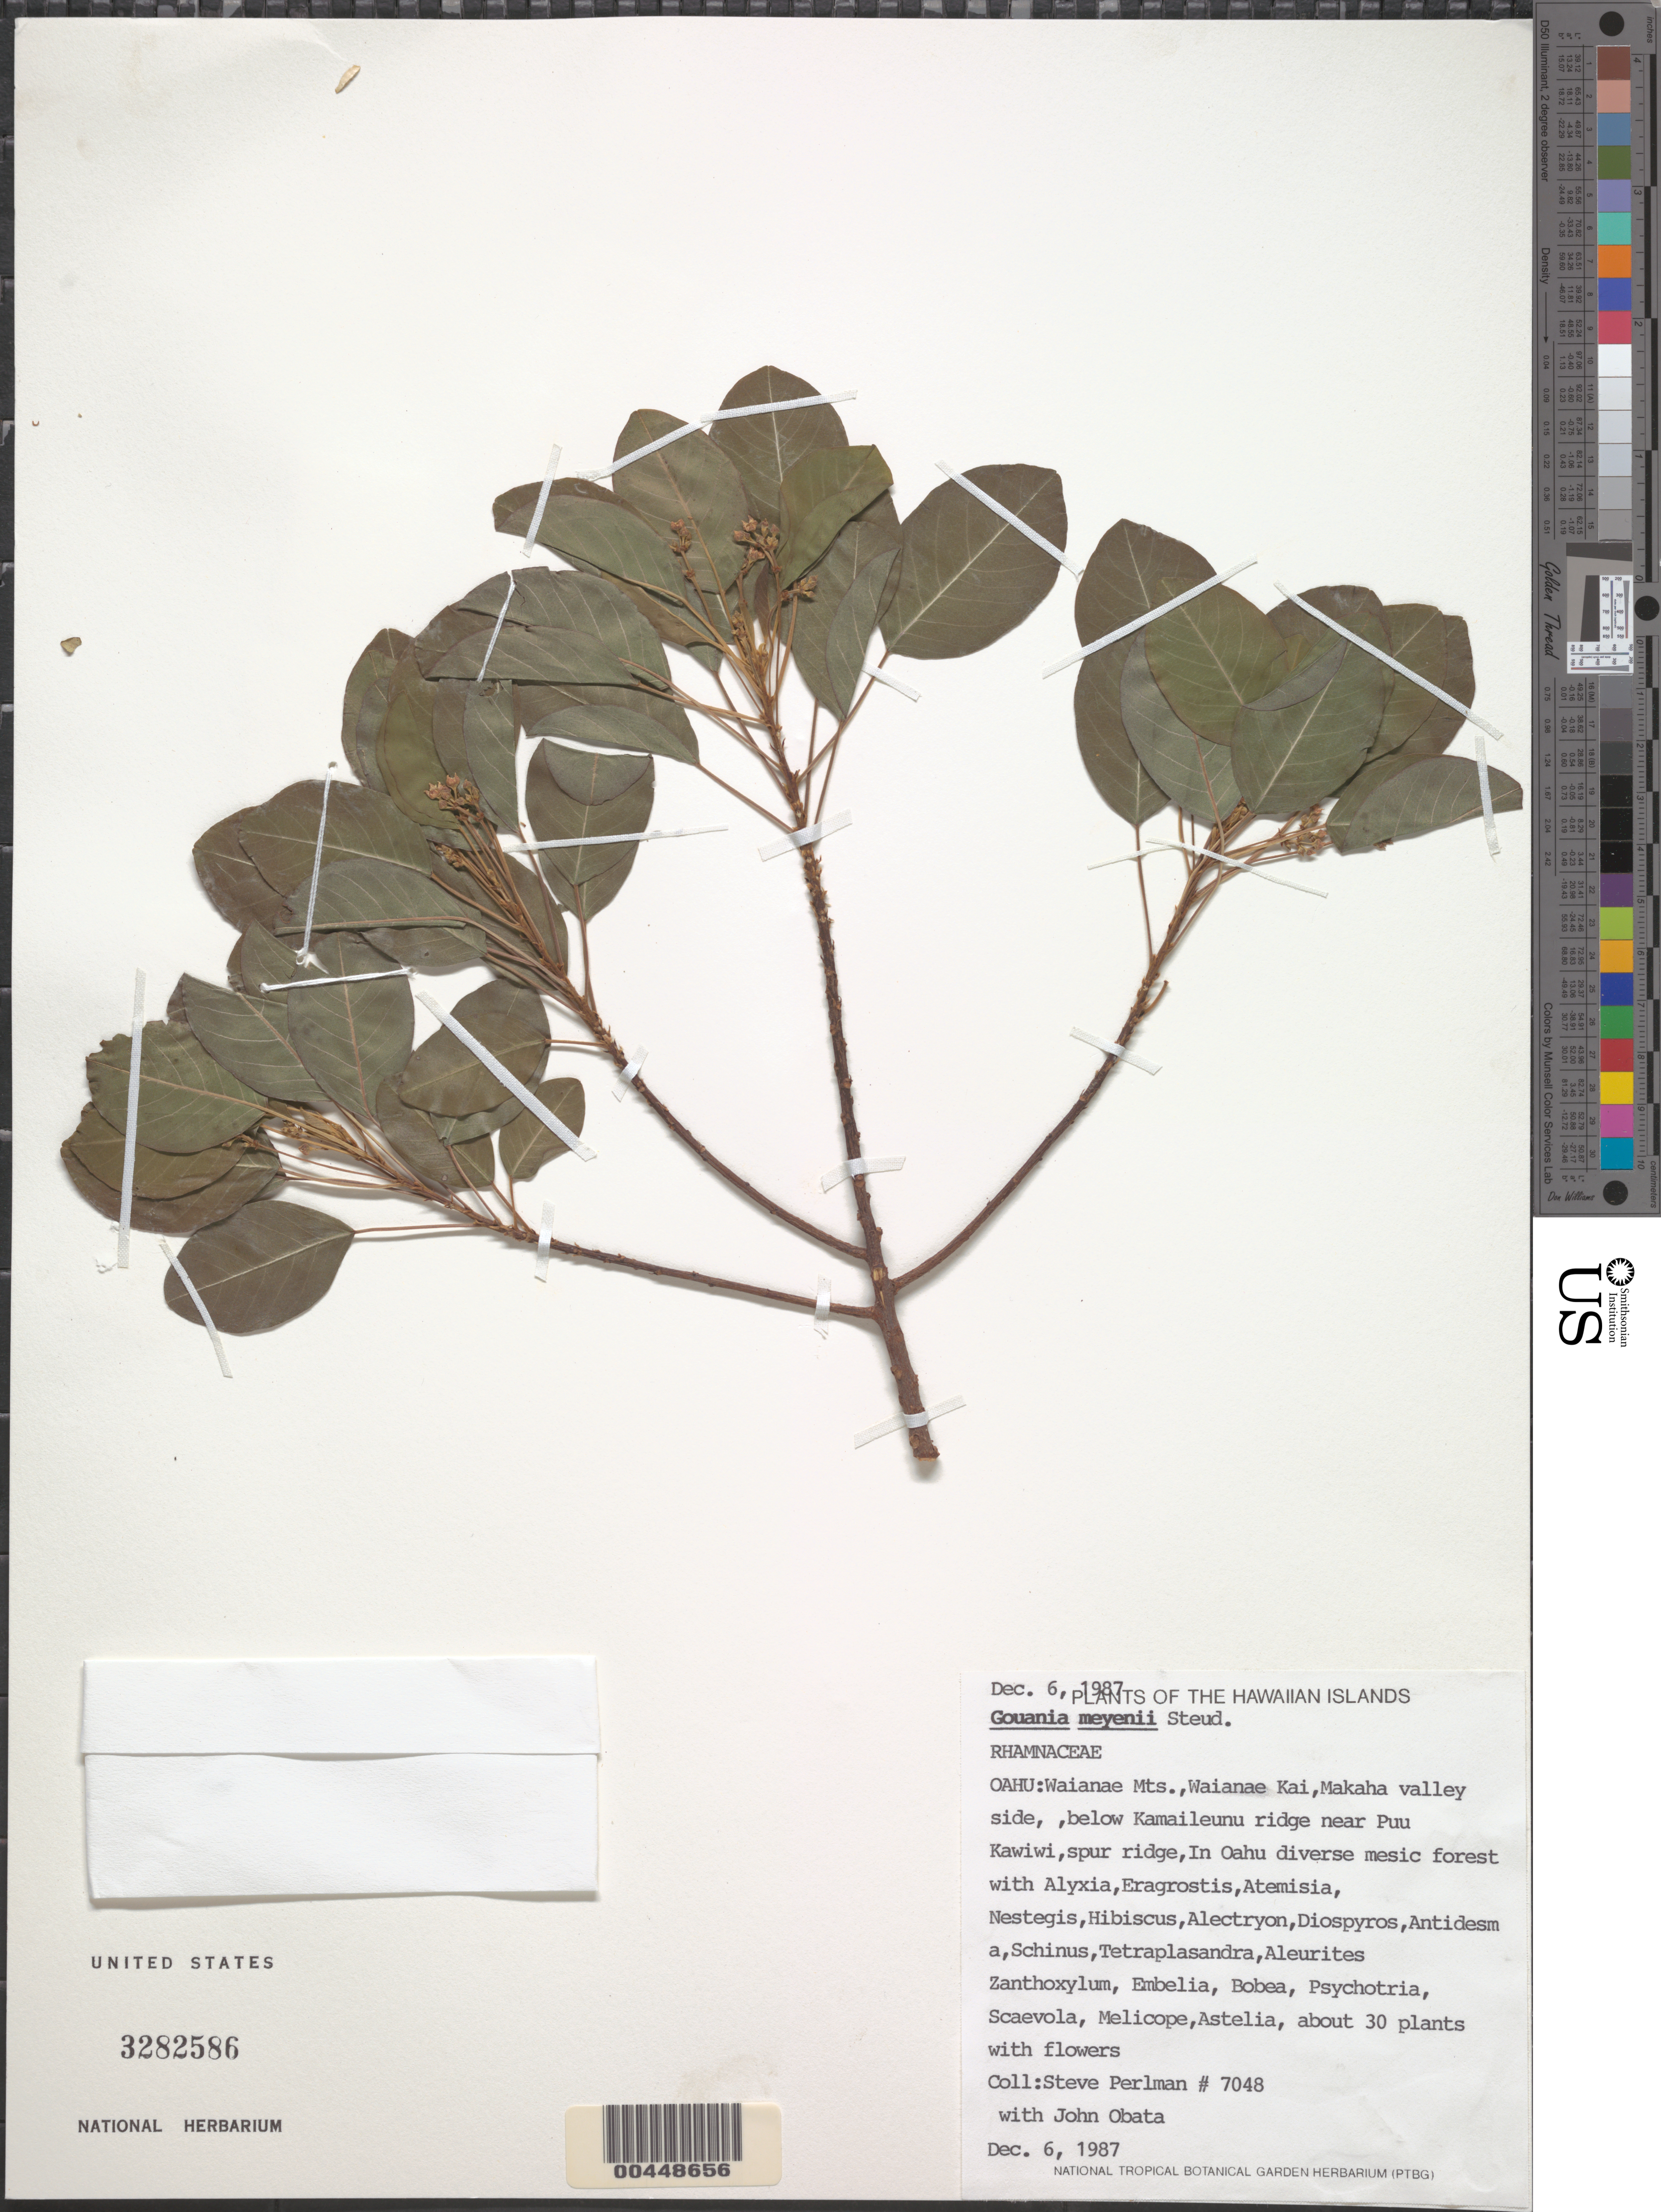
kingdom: Plantae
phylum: Tracheophyta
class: Magnoliopsida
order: Rosales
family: Rhamnaceae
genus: Gouania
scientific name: Gouania meyenii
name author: Steud.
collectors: S. P. Perlman & J. Obata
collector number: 7048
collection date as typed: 6 Dec 1987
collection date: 1987-12-06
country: United States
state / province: Hawaii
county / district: Honolulu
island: Oahu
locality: Waianae Mts., Waianae Kai, Makaha Valley side, bolow Kamaileunu Ridge near Puu Kawiwi, spur ridge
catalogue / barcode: US 3282586